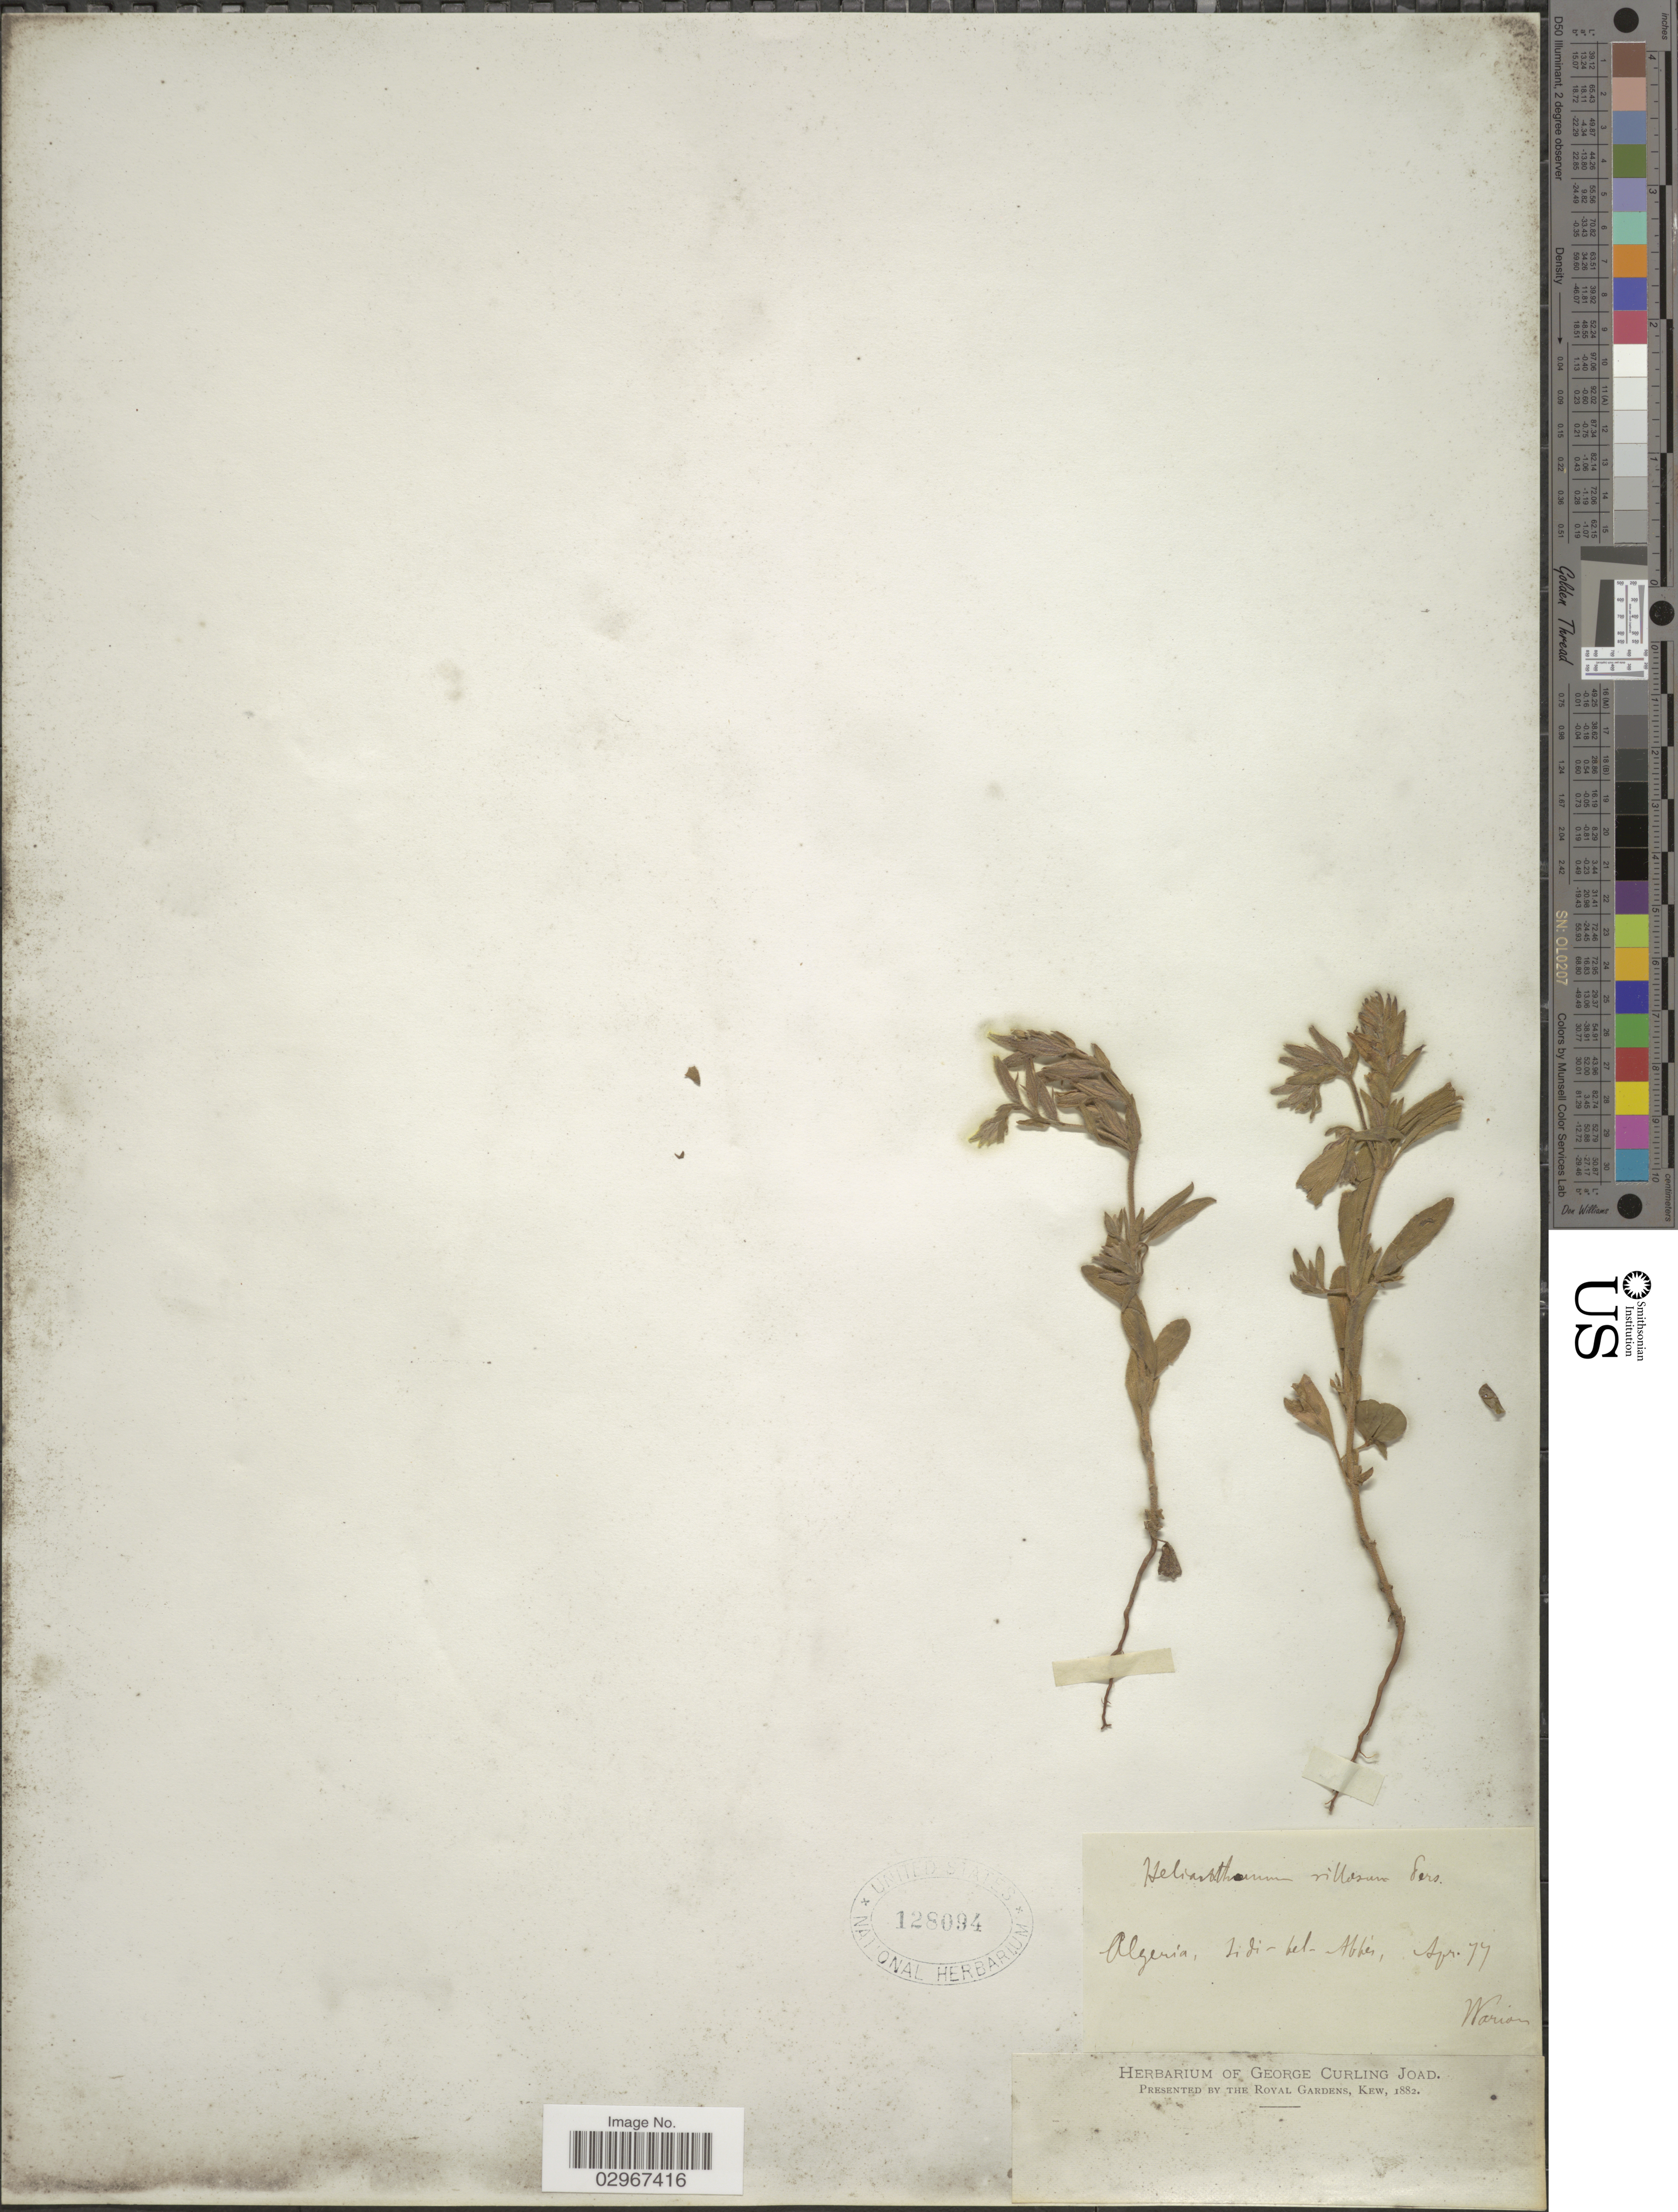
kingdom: Plantae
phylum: Tracheophyta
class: Magnoliopsida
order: Malvales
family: Cistaceae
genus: Helianthemum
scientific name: Helianthemum villosum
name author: Thibaud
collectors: Warion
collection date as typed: Transcribed d/m/y: /4/77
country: Algeria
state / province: Sidi Bel Abbes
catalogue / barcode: US 128094